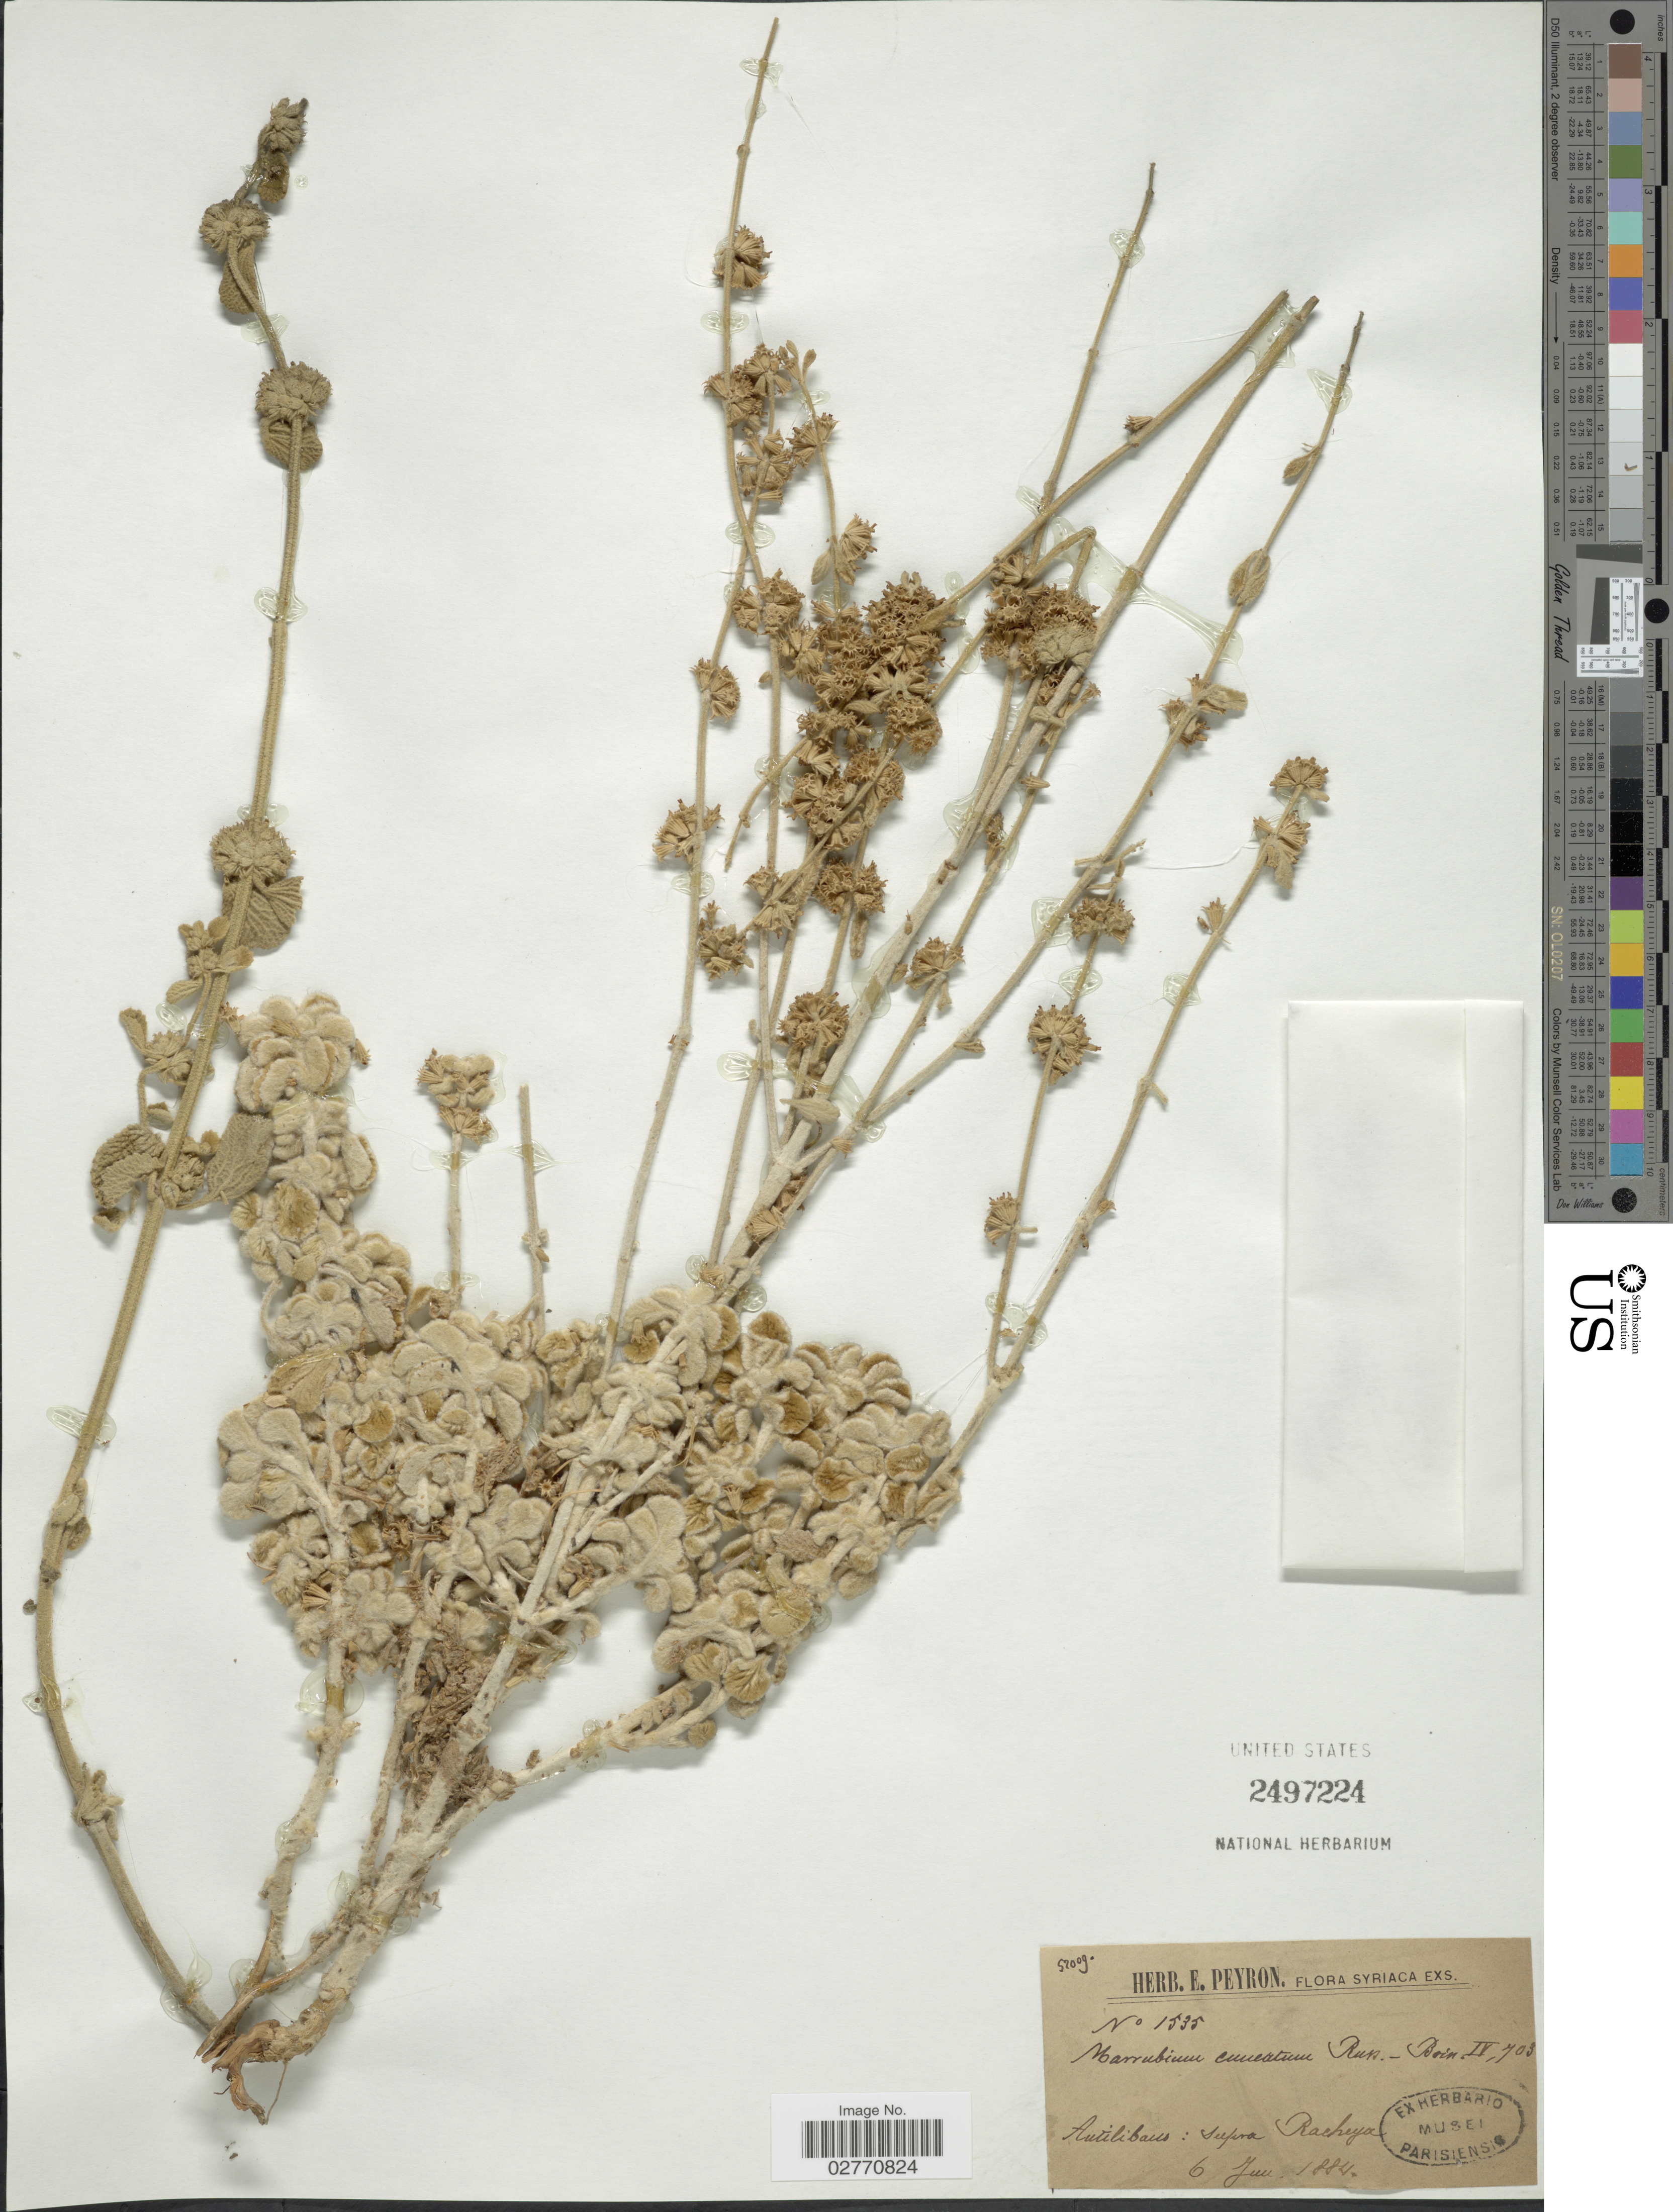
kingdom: Plantae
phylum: Tracheophyta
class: Magnoliopsida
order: Lamiales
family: Lamiaceae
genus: Marrubium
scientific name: Marrubium cuneatum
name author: Banks & Sol.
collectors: E. Peyron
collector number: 1535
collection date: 1884-06-06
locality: Syriaca. Autilibaus: supra Racheya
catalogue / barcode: US 2497224